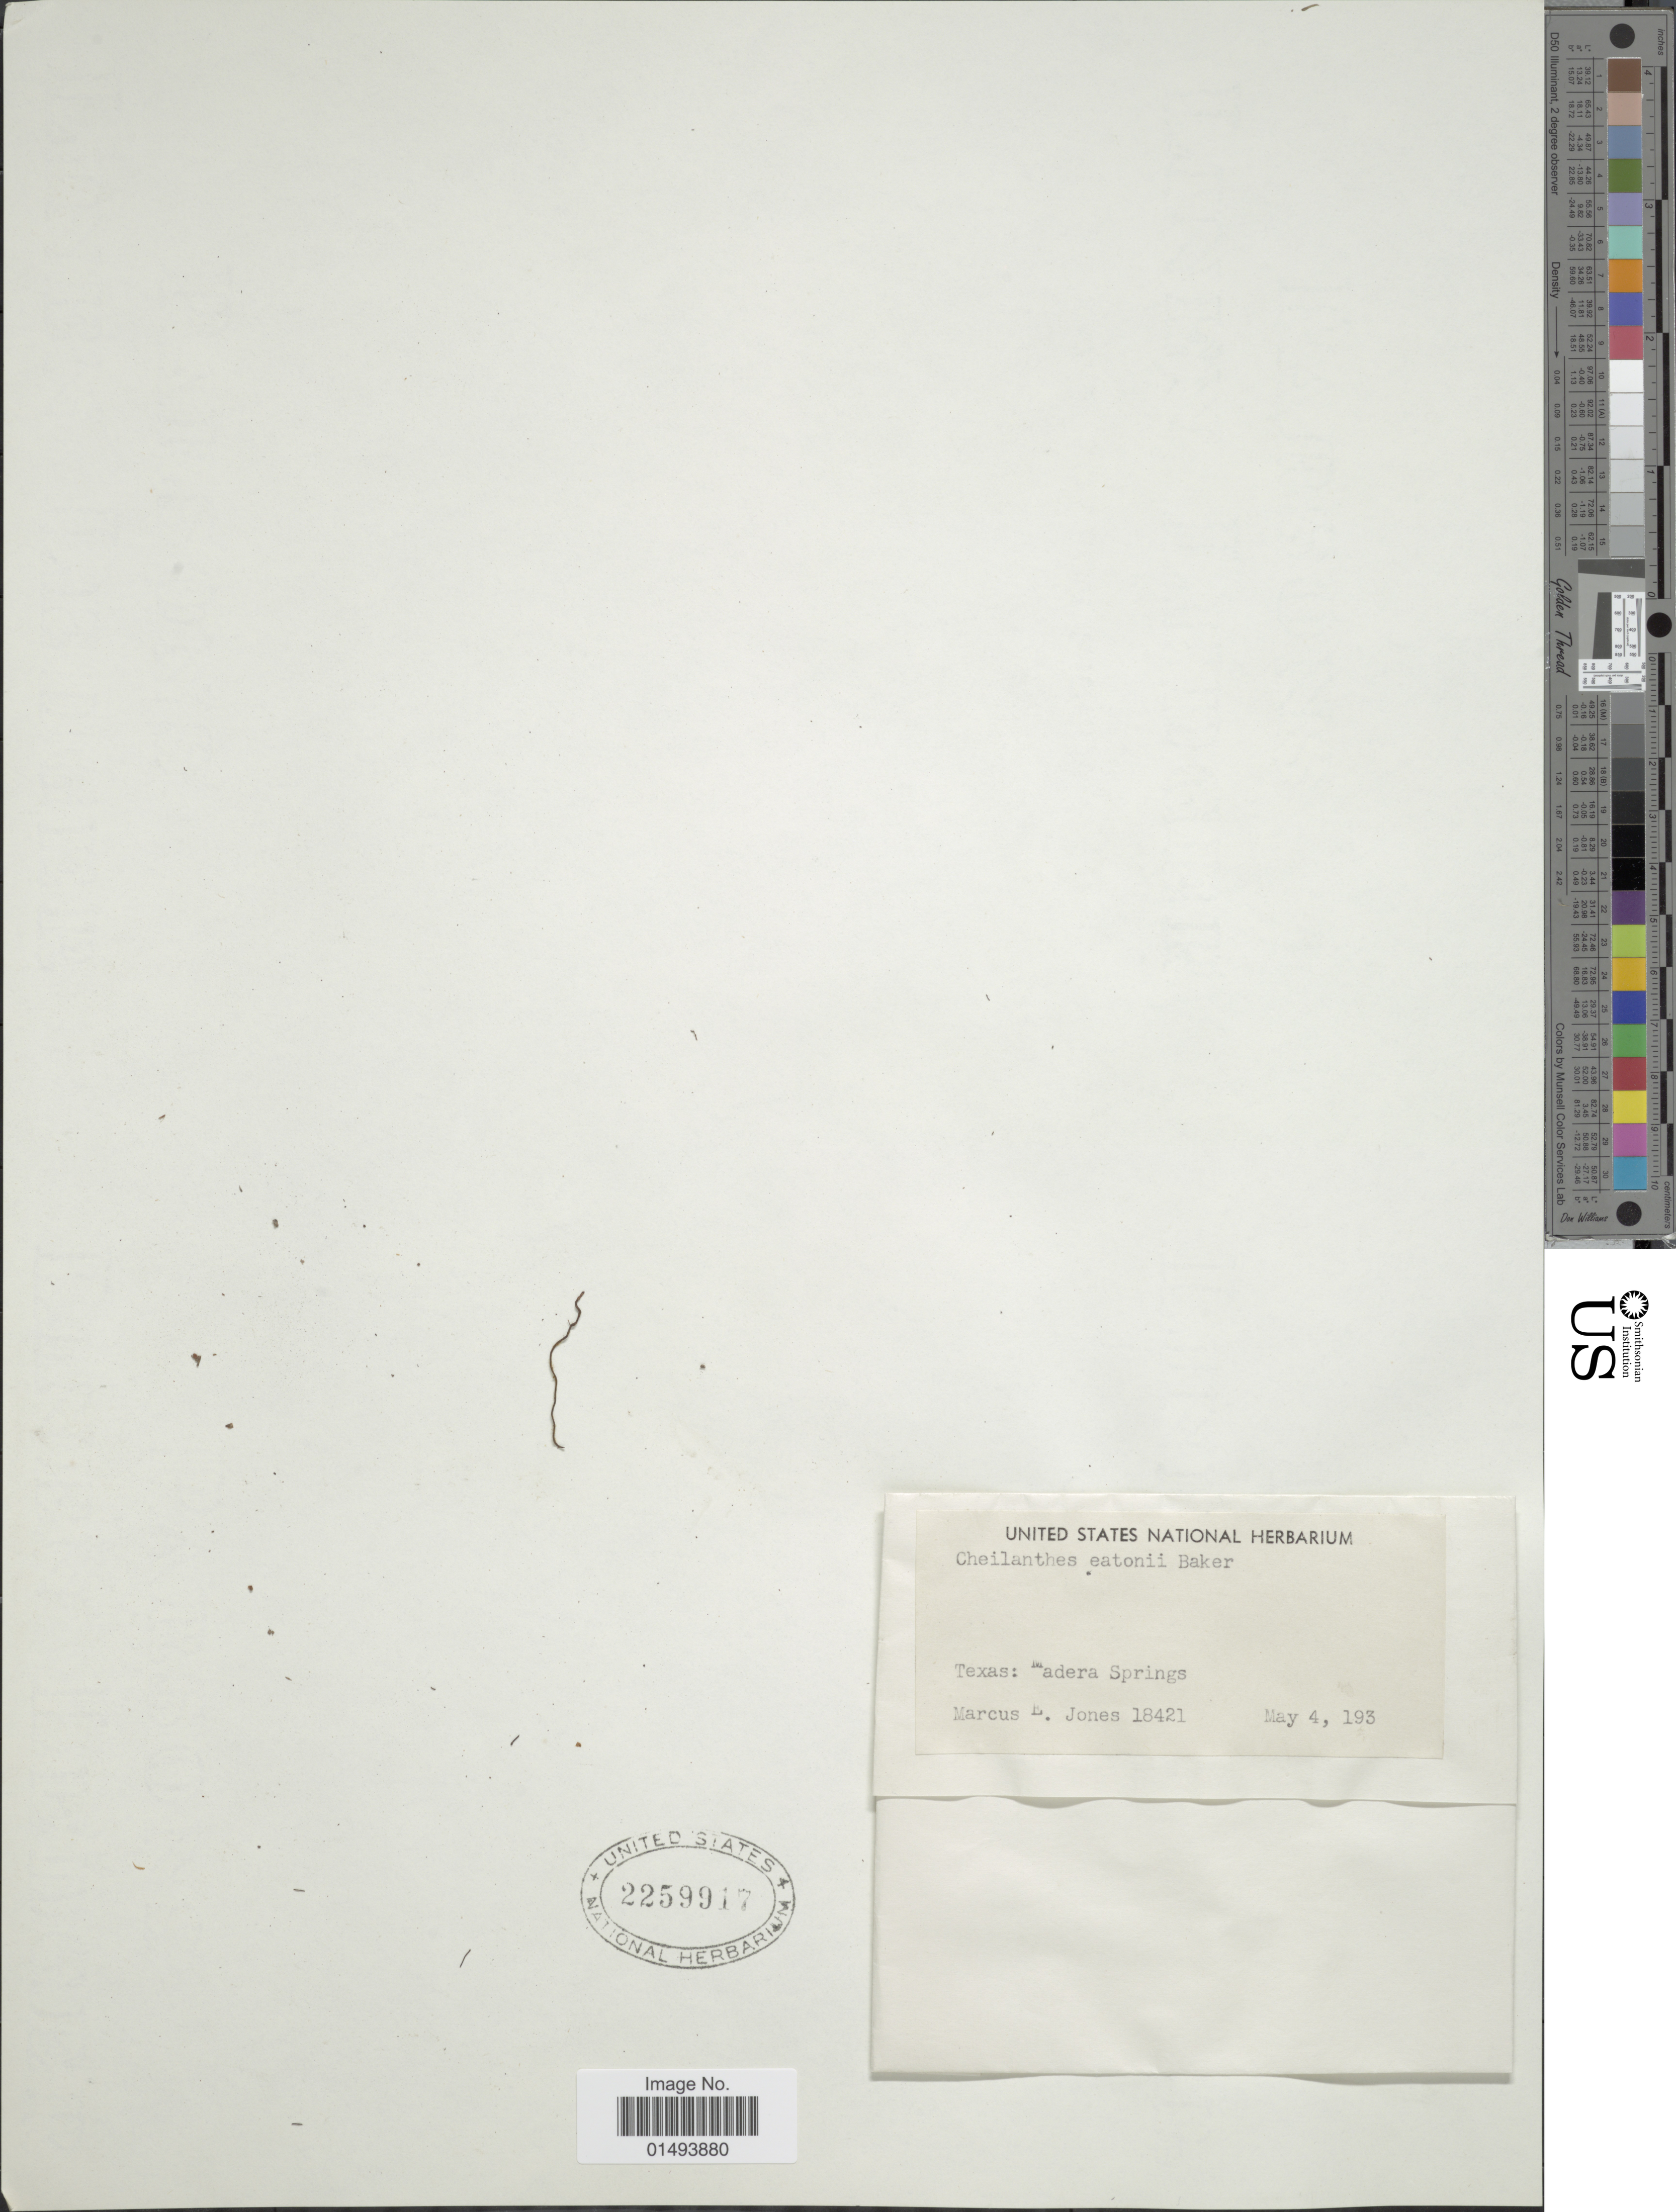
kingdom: Plantae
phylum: Tracheophyta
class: Polypodiopsida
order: Polypodiales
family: Pteridaceae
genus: Myriopteris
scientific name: Myriopteris rufa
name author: Fée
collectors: M. E. Jones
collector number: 18421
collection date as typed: Transcribed d/m/y: 4/5/193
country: United States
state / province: Texas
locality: Madera Springs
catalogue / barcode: US 2259917